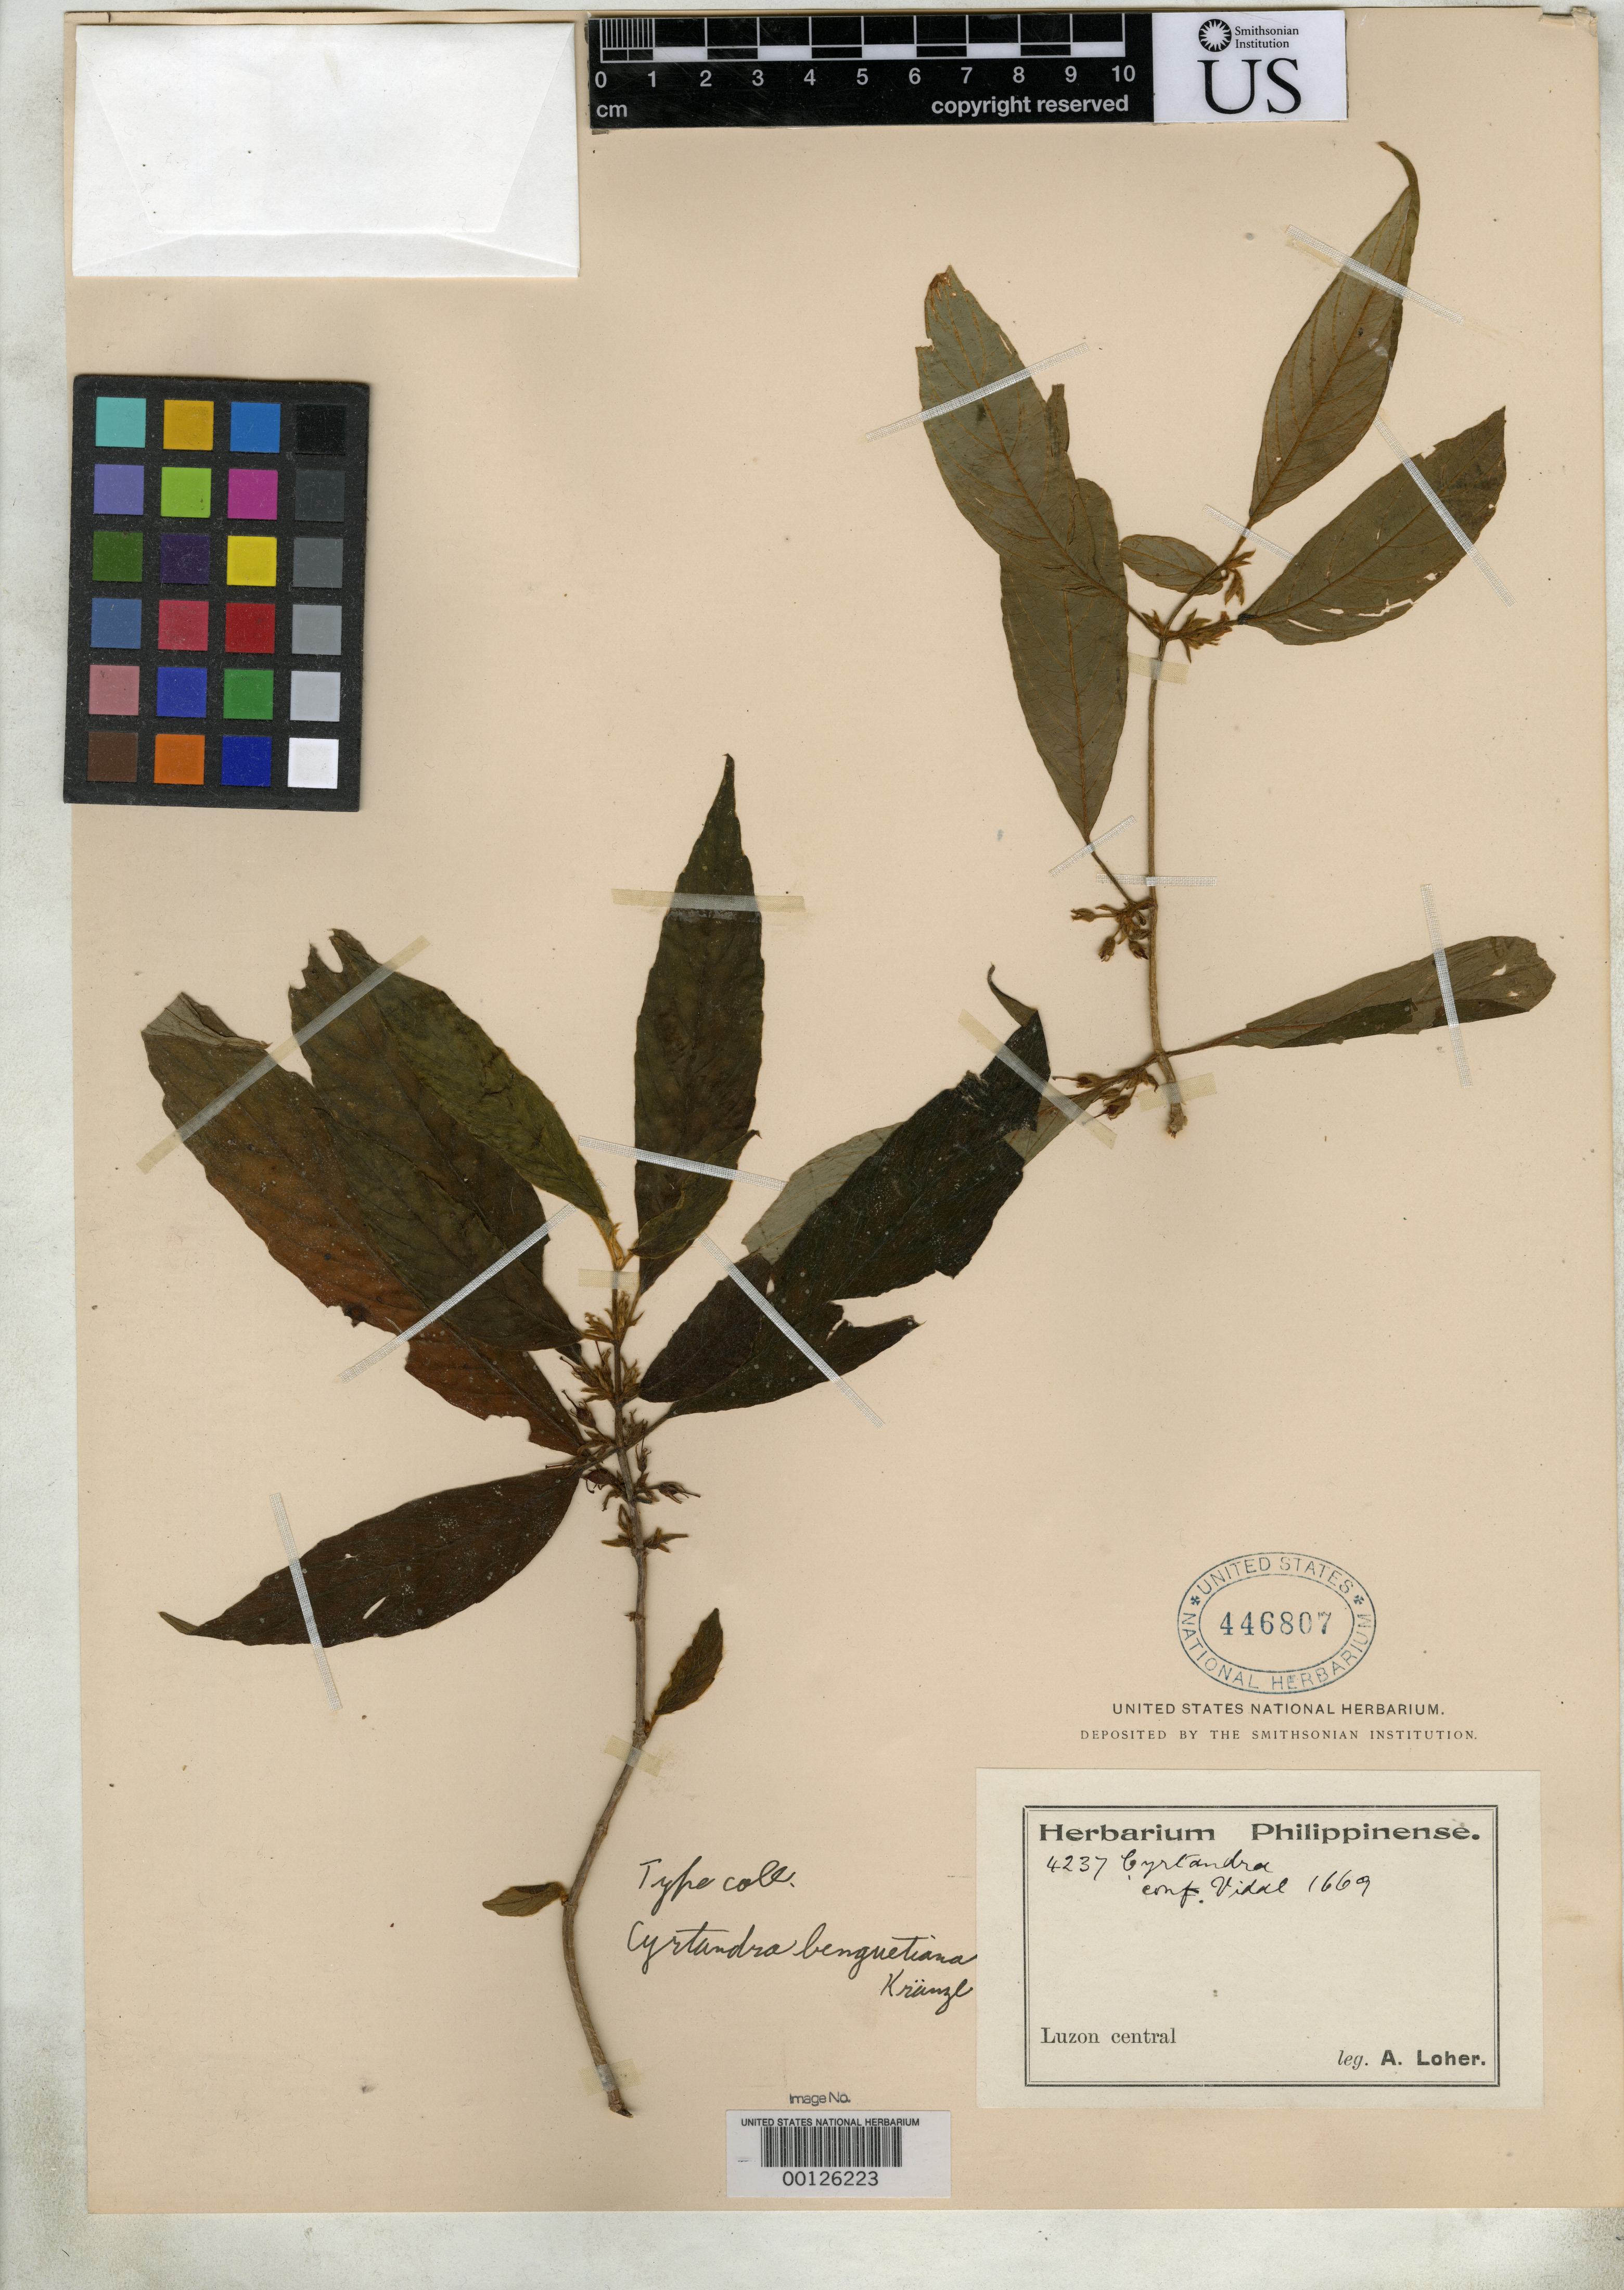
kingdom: Plantae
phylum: Tracheophyta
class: Magnoliopsida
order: Lamiales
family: Gesneriaceae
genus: Cyrtandra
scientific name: Cyrtandra benguetiana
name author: Kraenzl.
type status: Isolectotype; Type Collection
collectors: A. Loher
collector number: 4237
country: Philippines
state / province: Cordillera (Administrative Region)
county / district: Benguet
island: Luzon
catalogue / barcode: US 446807